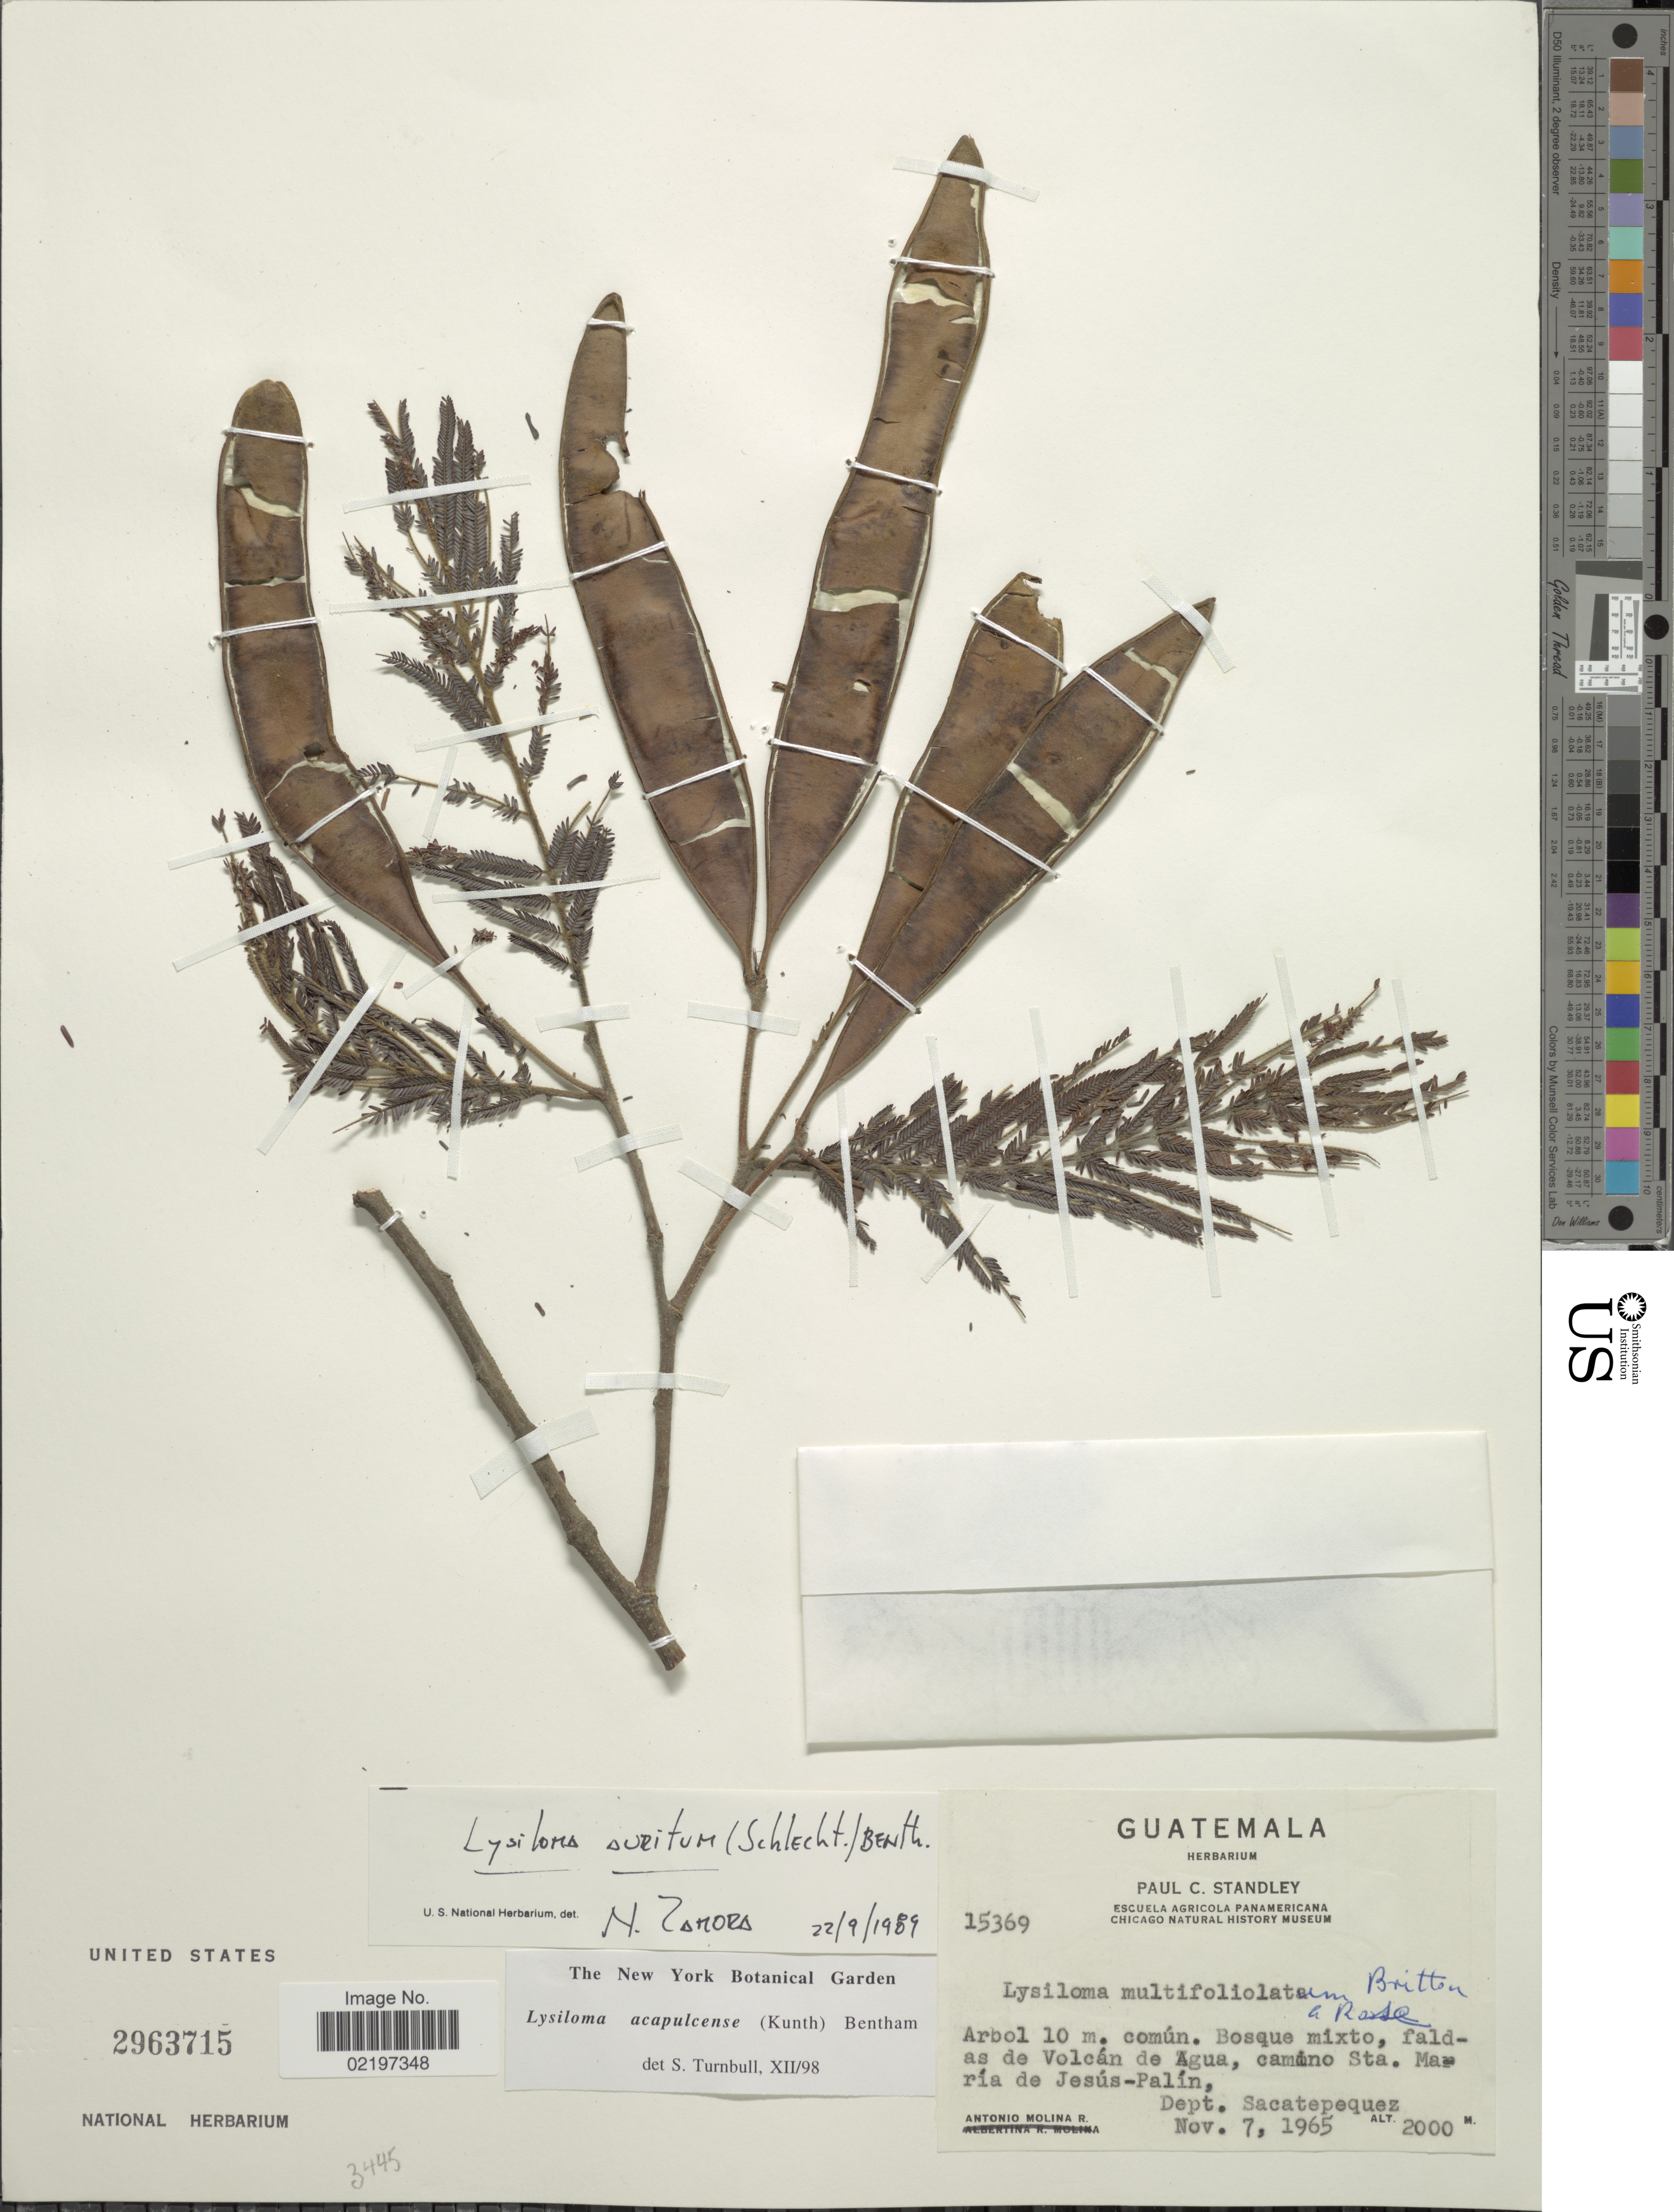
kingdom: Plantae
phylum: Tracheophyta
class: Magnoliopsida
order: Fabales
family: Fabaceae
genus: Lysiloma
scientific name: Lysiloma acapulcense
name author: (Kunth) Benth.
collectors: A. Molina R.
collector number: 15369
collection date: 1965-11-07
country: Guatemala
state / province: Sacatepéquez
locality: Faldas de Volcan de Agua, camino Sta. Maria de Jesus-Palin, Dept. Sacatepequez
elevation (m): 2000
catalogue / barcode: US 2963715